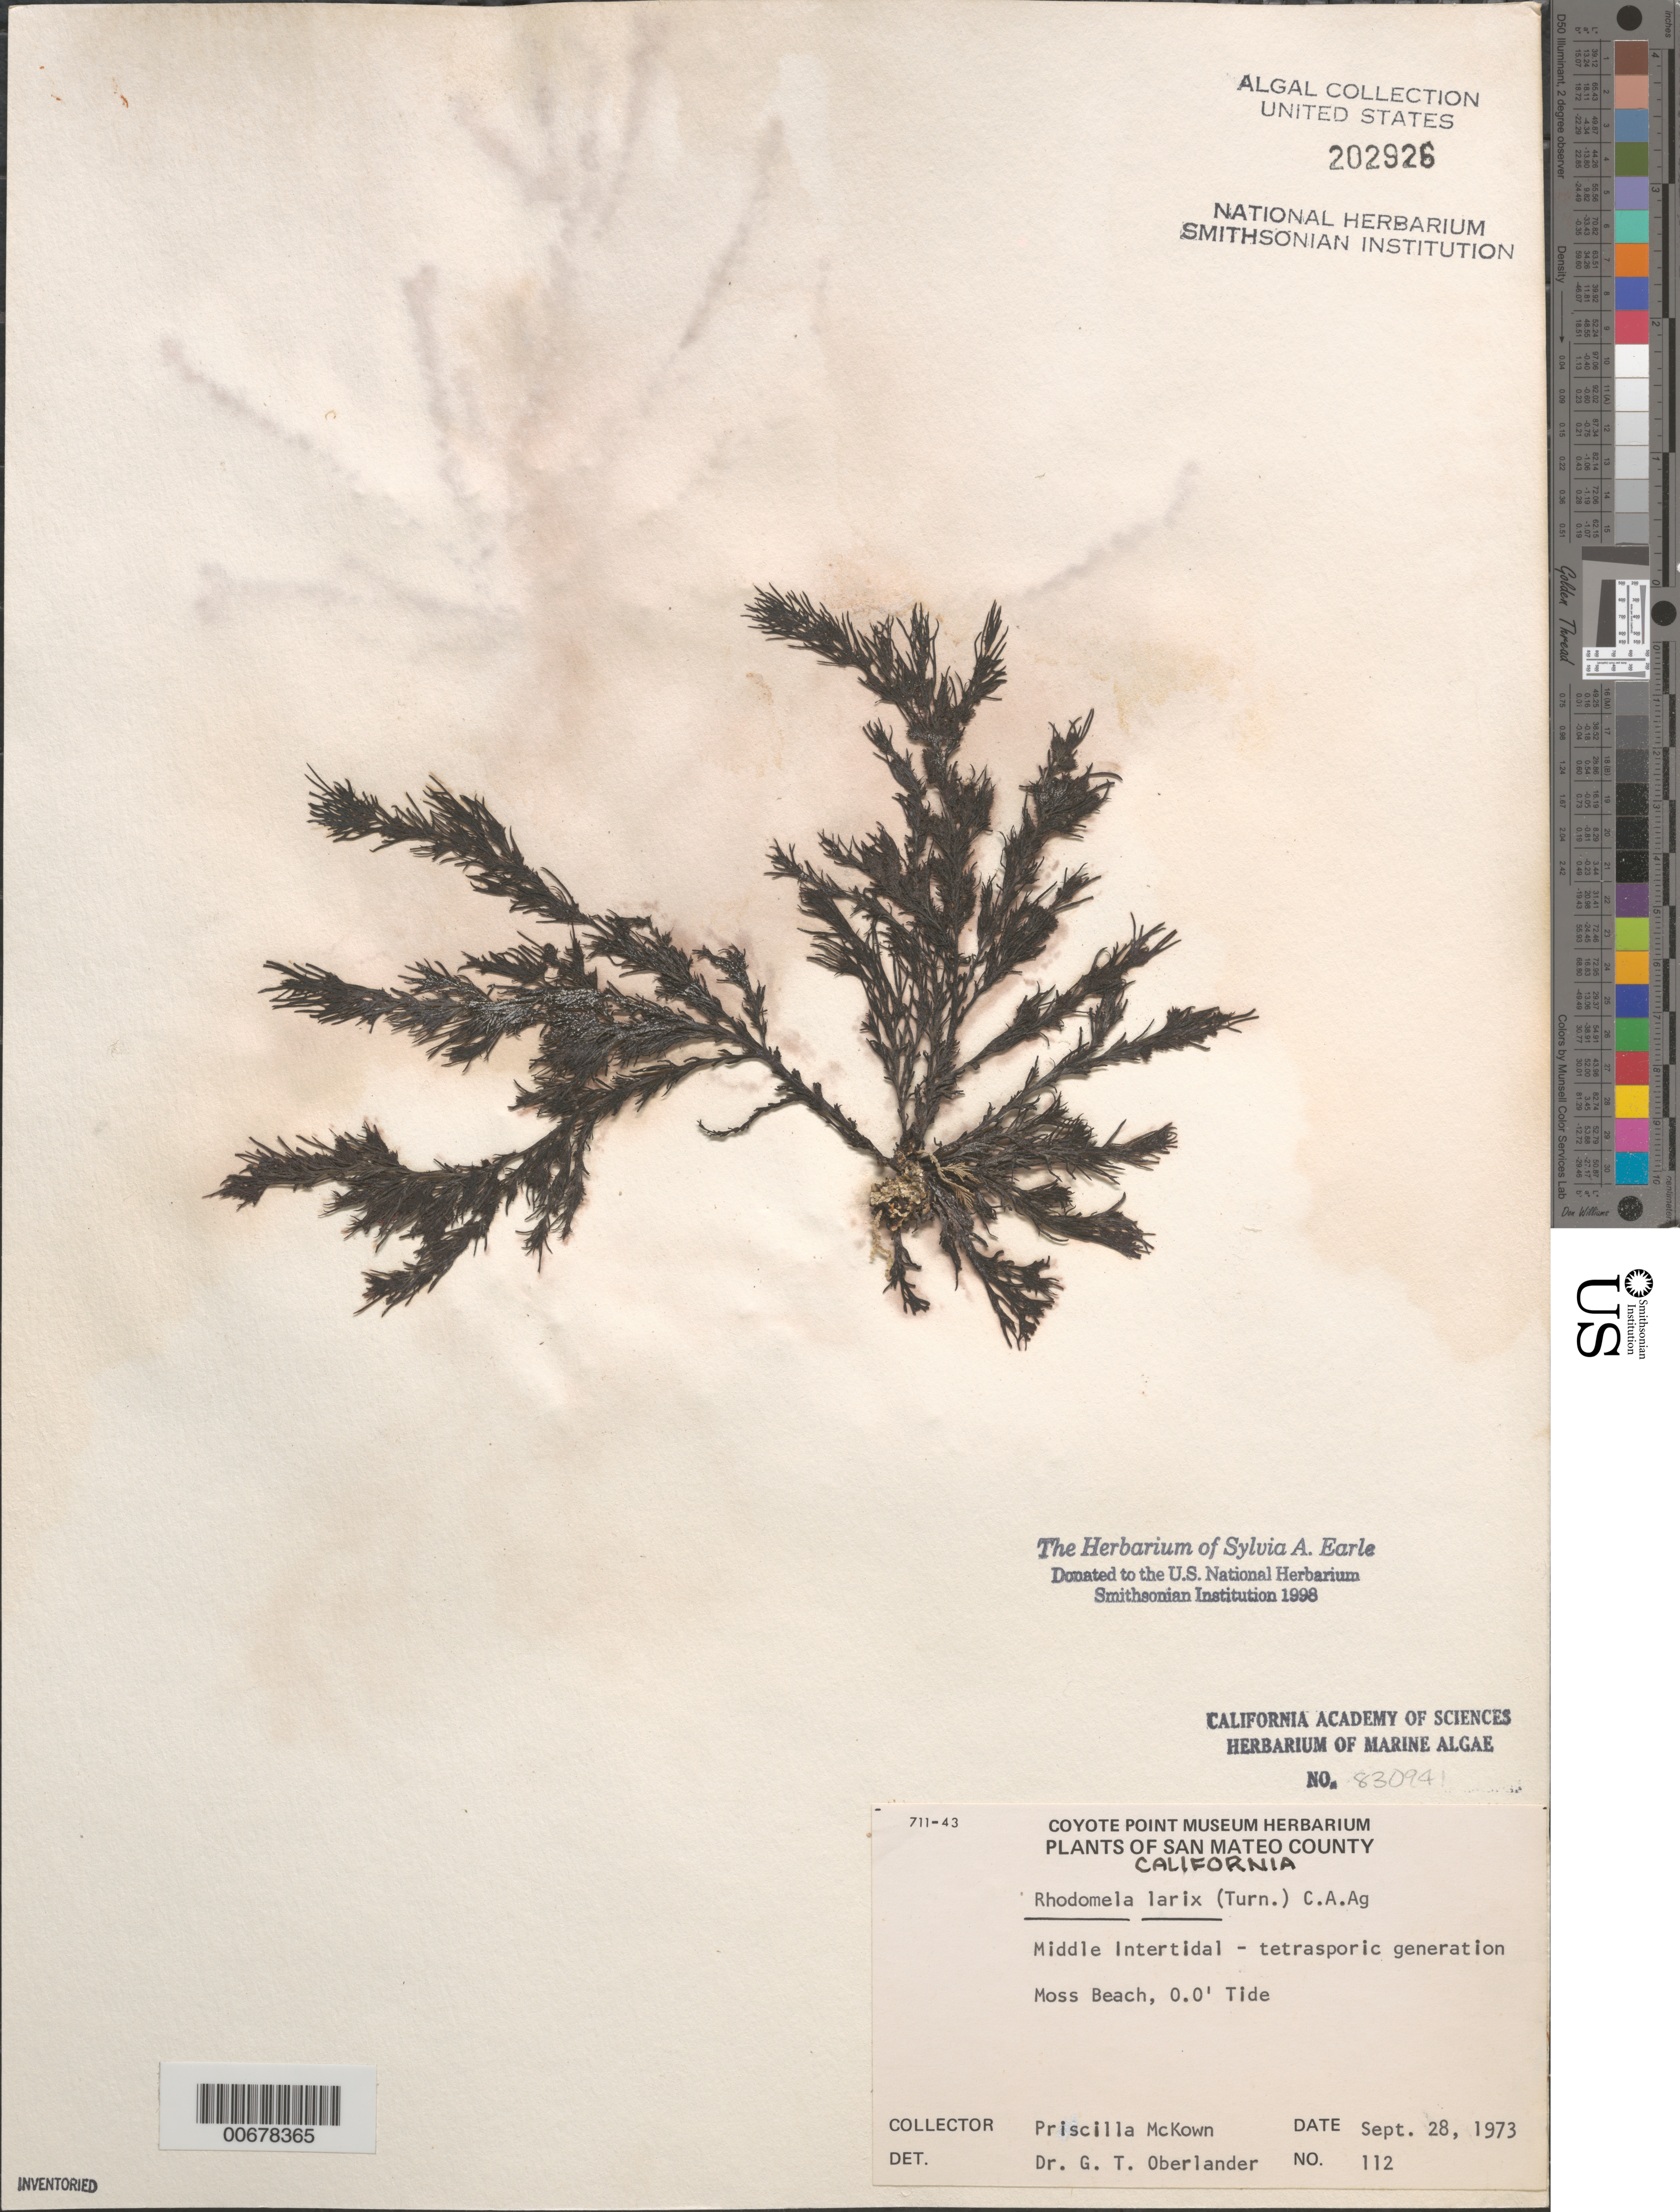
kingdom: Plantae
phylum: Rhodophyta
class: Florideophyceae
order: Ceramiales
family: Rhodomelaceae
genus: Neorhodomela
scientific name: Neorhodomela larix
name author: (Turner) Masuda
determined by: Algae name updating Project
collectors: P. McKown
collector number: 112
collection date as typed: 28 Sep 1973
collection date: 1973-09-28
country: United States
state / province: California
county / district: San Mateo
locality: Moss Beach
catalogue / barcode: US 202926